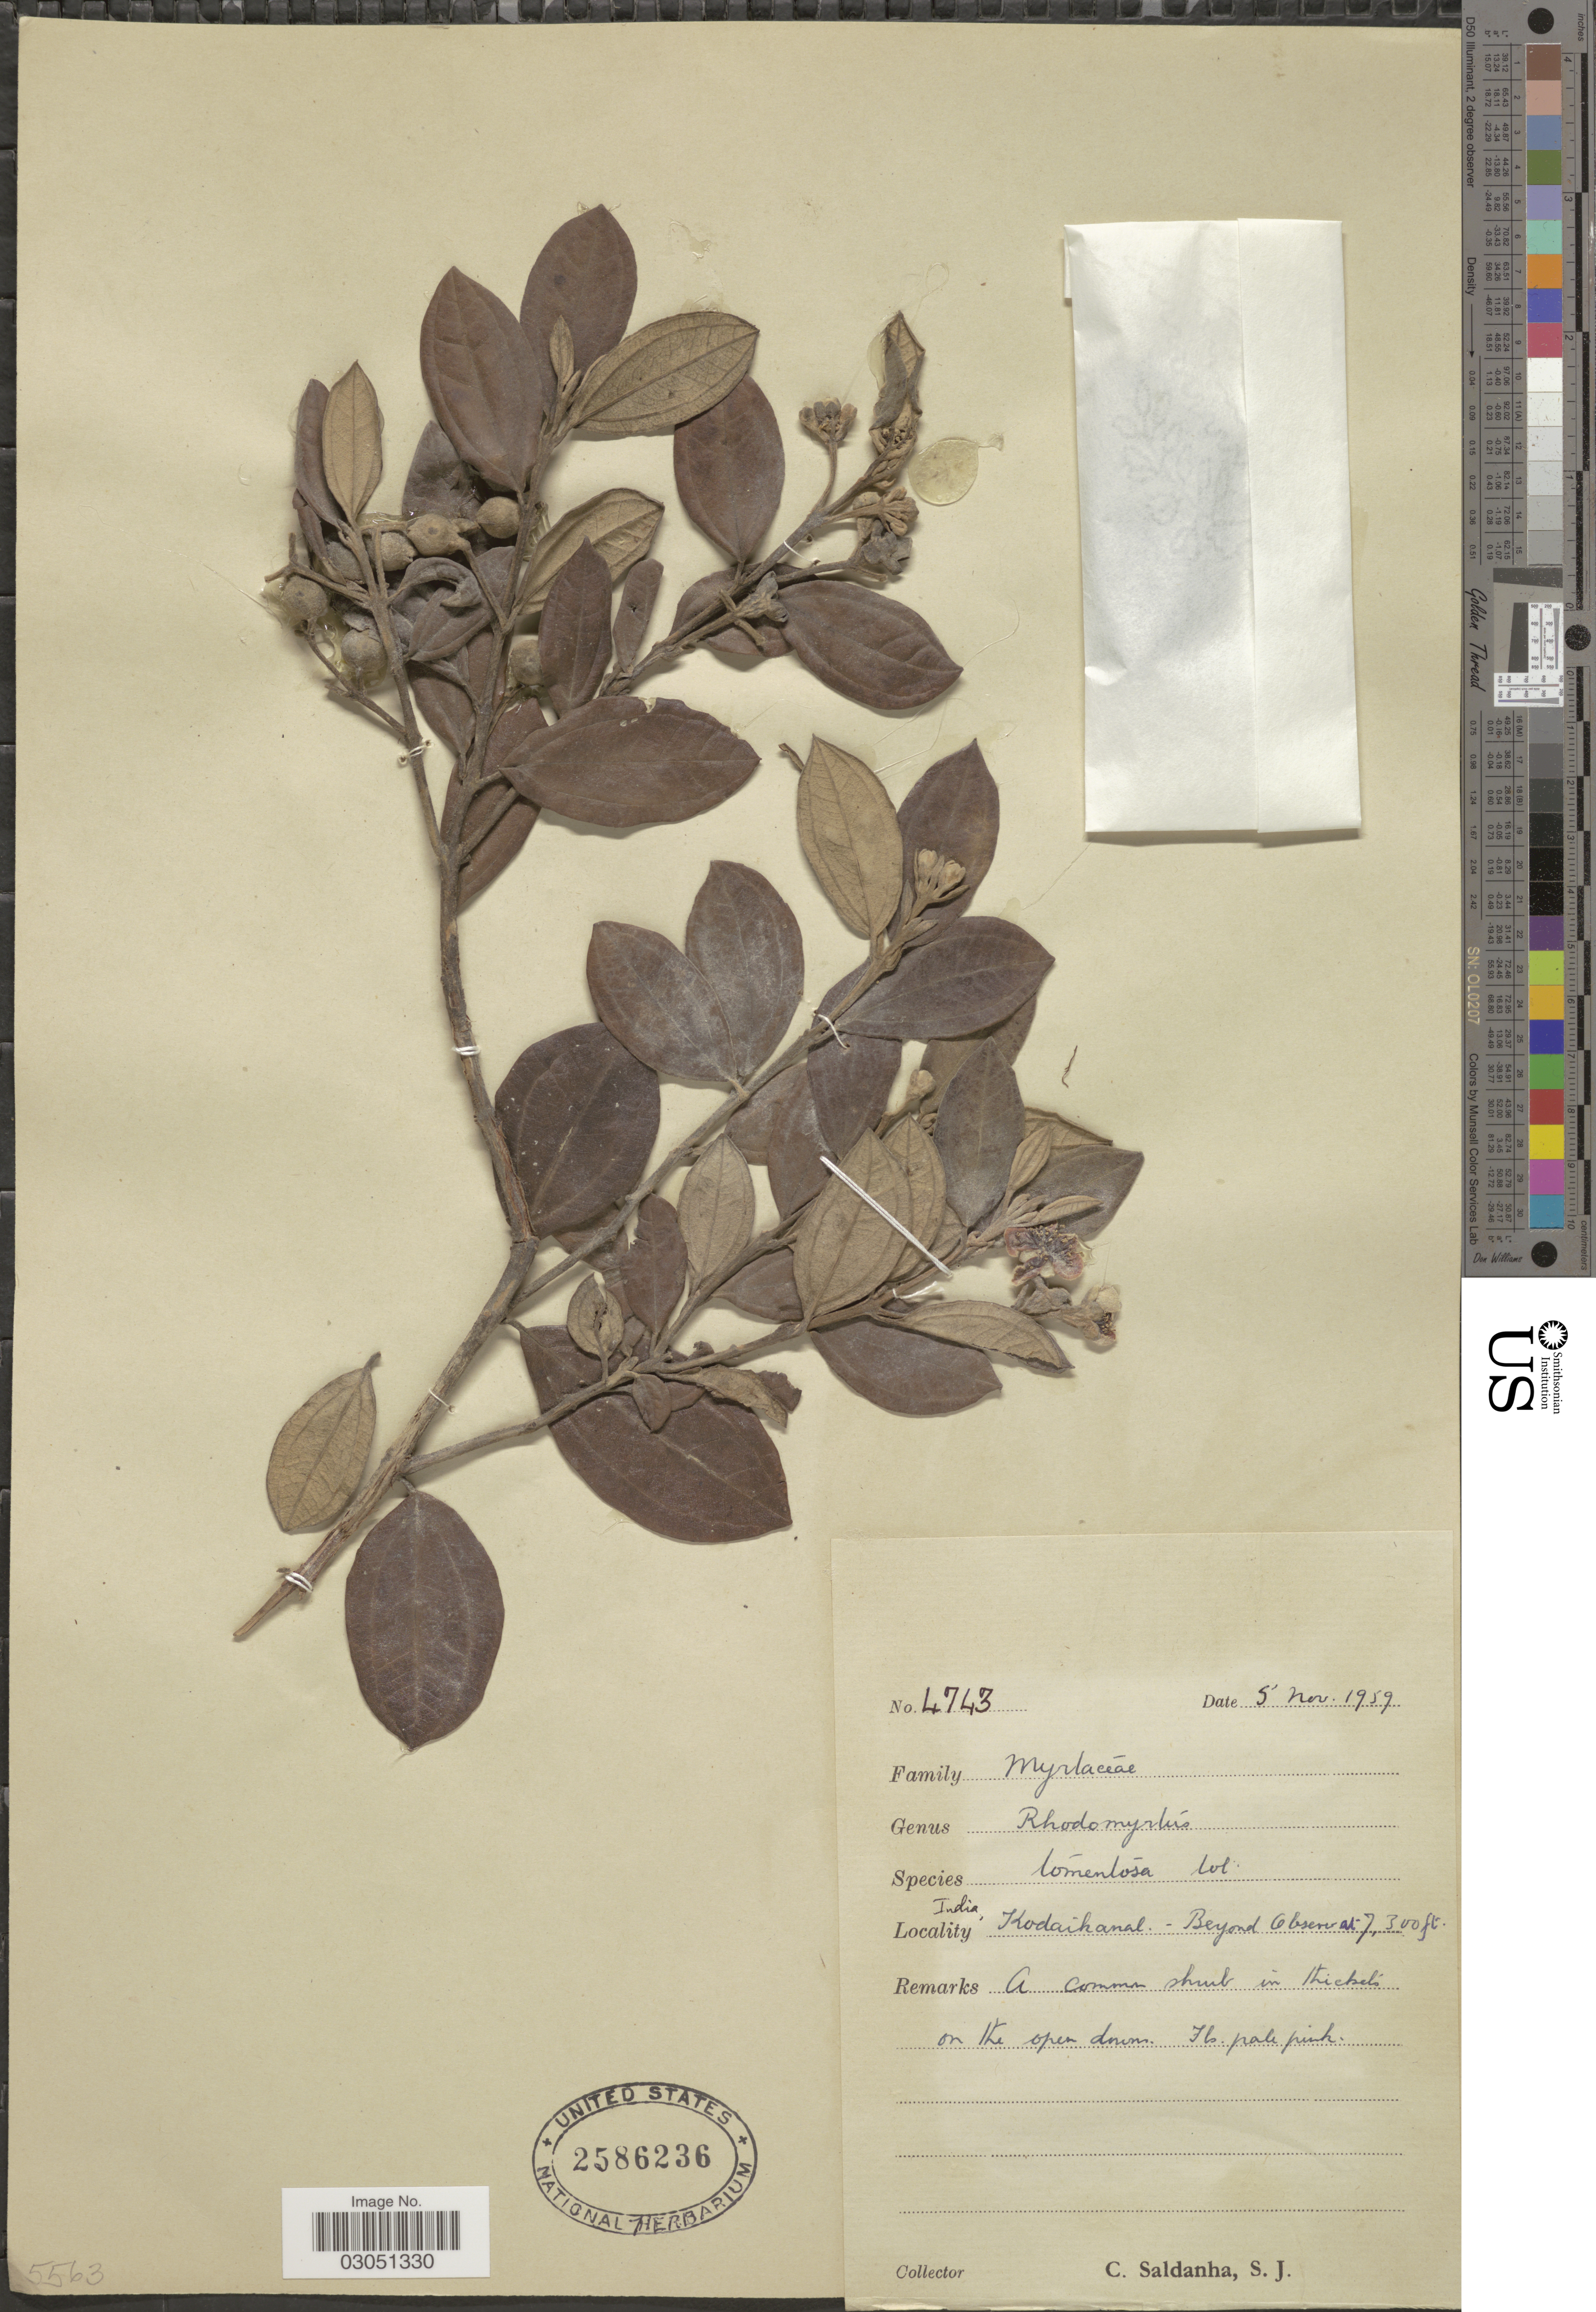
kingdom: Plantae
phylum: Tracheophyta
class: Magnoliopsida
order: Myrtales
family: Myrtaceae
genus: Rhodomyrtus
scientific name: Rhodomyrtus tomentosa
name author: (Aiton) Hassk.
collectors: C. Saldanha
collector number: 4743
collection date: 1959-11-05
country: India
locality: Kodaikanal.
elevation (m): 2225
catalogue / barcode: US 2586236